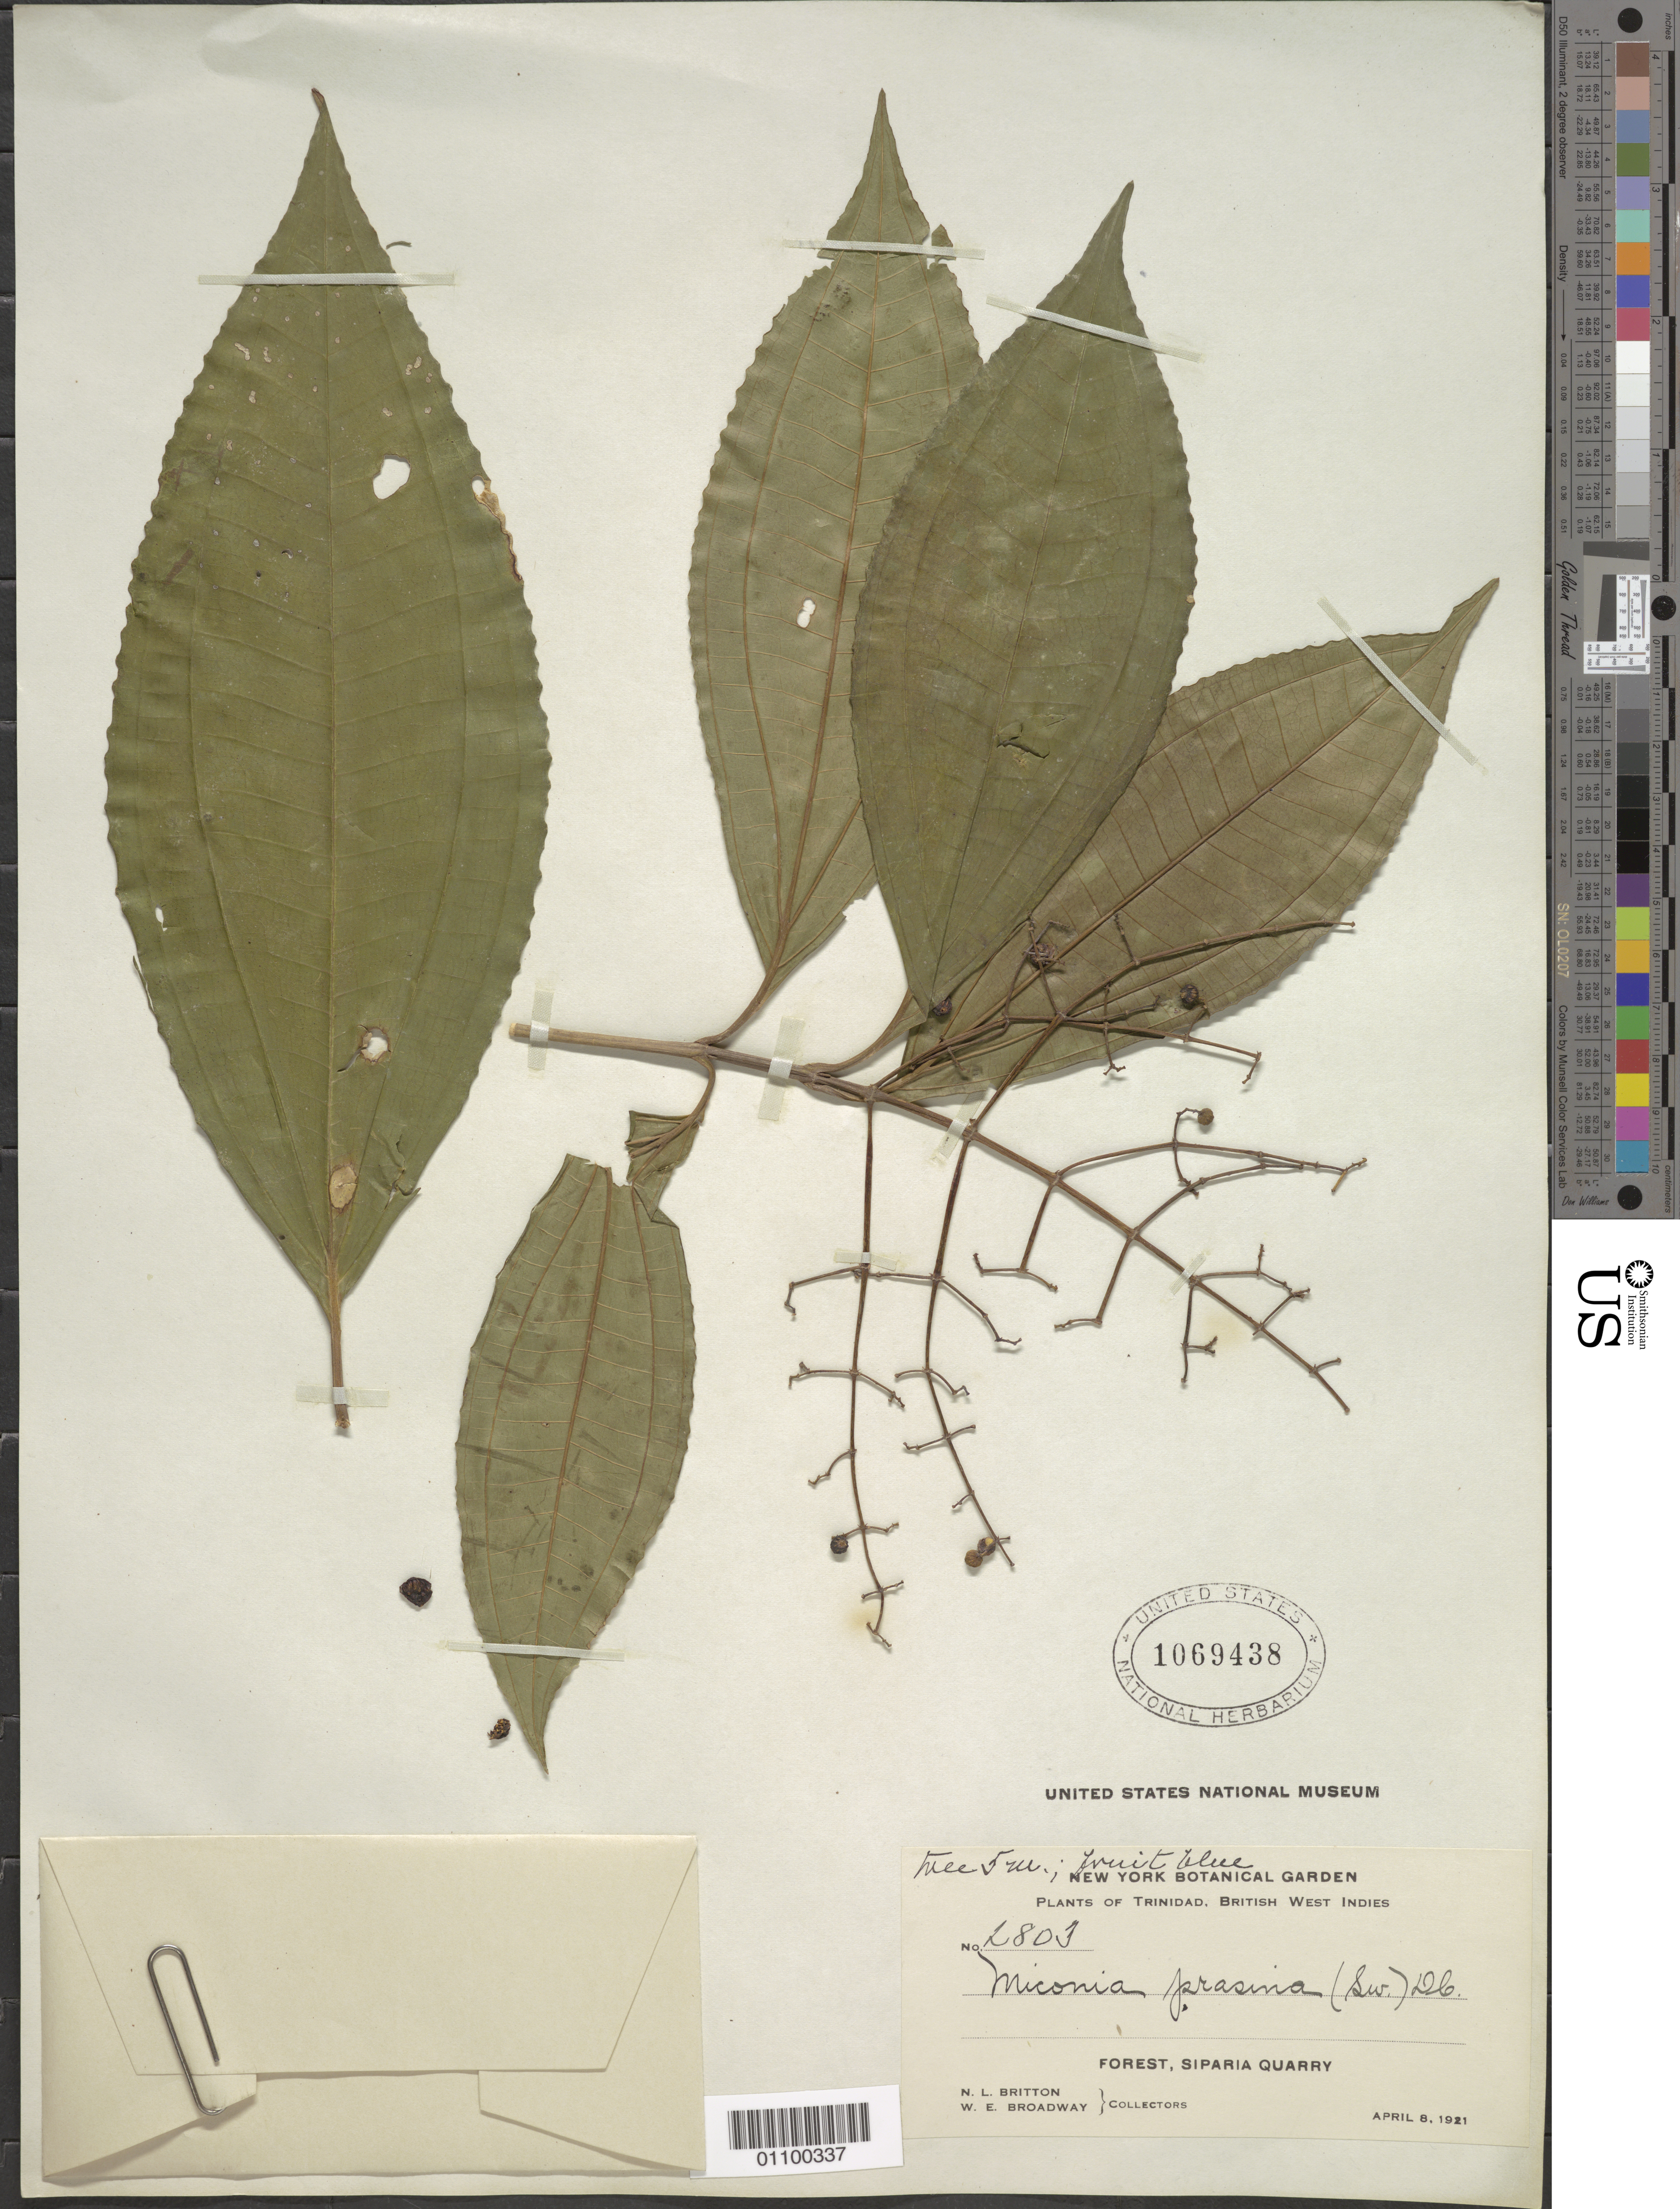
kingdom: Plantae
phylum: Tracheophyta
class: Magnoliopsida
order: Myrtales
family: Melastomataceae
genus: Miconia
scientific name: Miconia prasina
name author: (Sw.) DC.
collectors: N. Britton & W. E. Broadway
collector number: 2803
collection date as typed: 08 Apr 1921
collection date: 1921-04-08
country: Trinidad and Tobago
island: Trinidad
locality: Forest, Siparia Quarry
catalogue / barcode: US 1069438